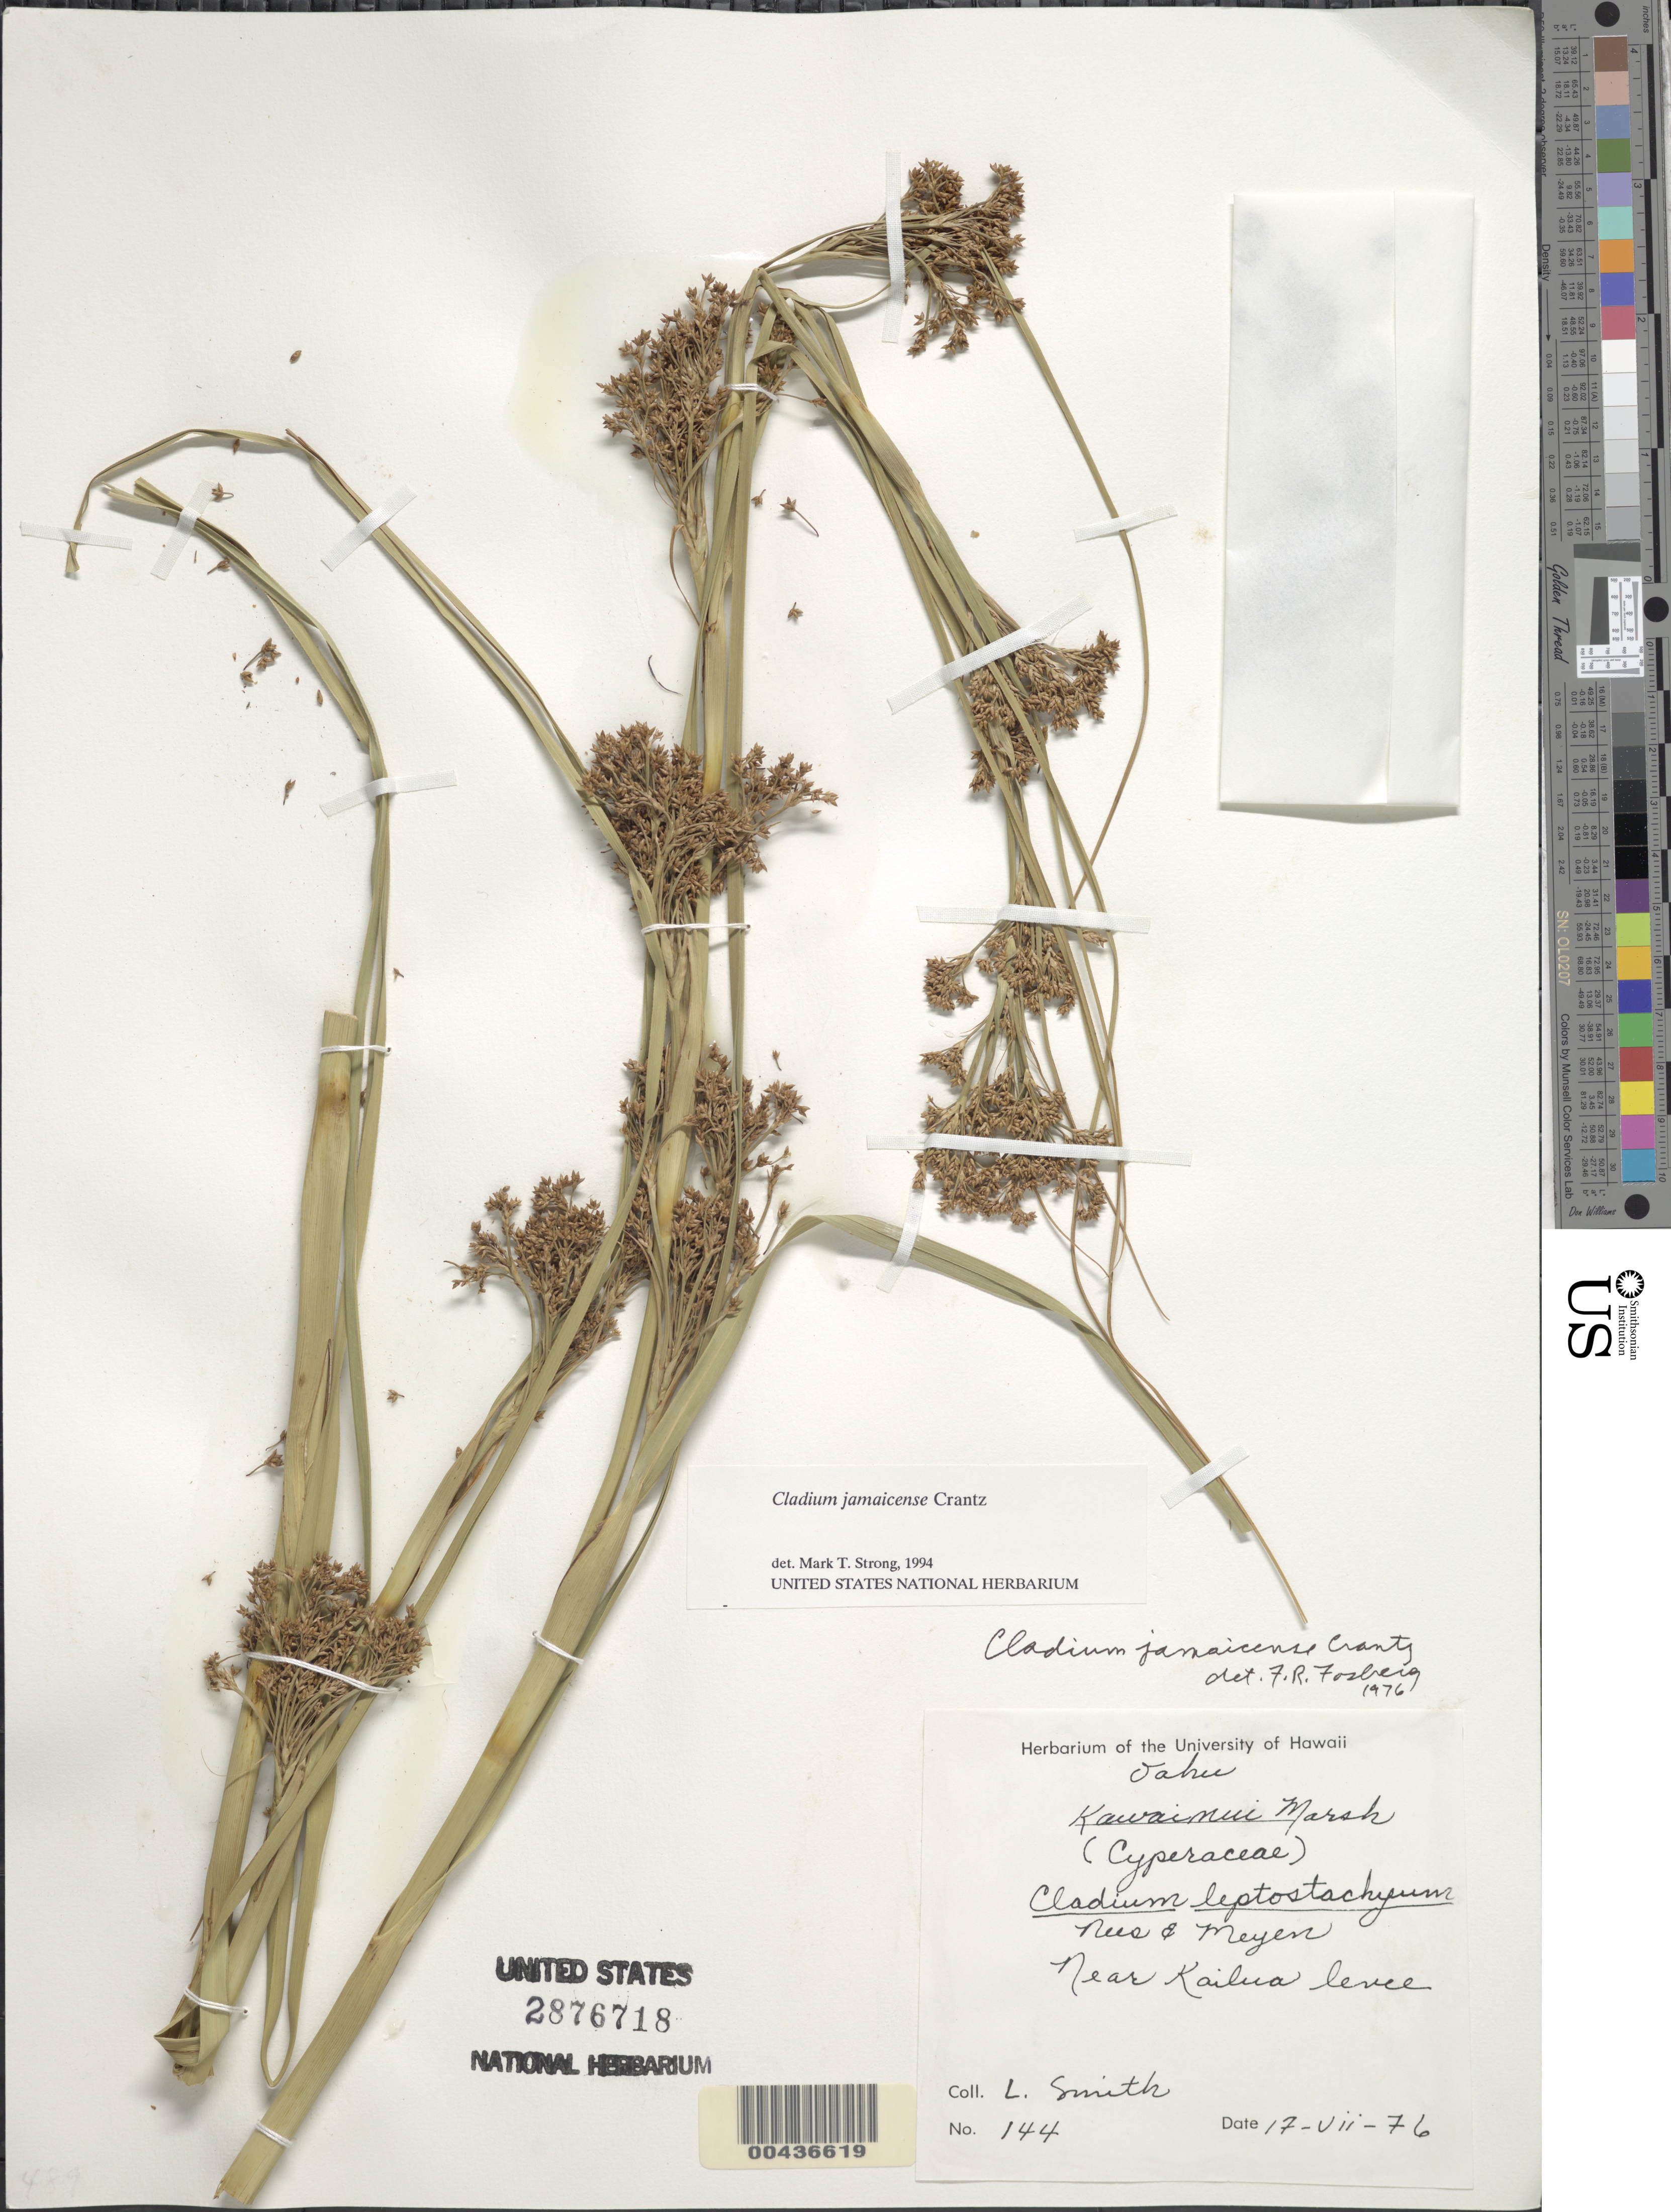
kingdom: Plantae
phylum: Tracheophyta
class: Liliopsida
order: Poales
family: Cyperaceae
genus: Cladium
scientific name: Cladium jamaicense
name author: Crantz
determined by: Fosberg, F. R.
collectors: L. Smith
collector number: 144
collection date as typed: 17 Jul 1976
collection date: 1976-07-17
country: United States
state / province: Hawaii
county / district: Honolulu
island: Oahu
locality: Kawainui Marsh, near Kailua levee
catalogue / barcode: US 2876718